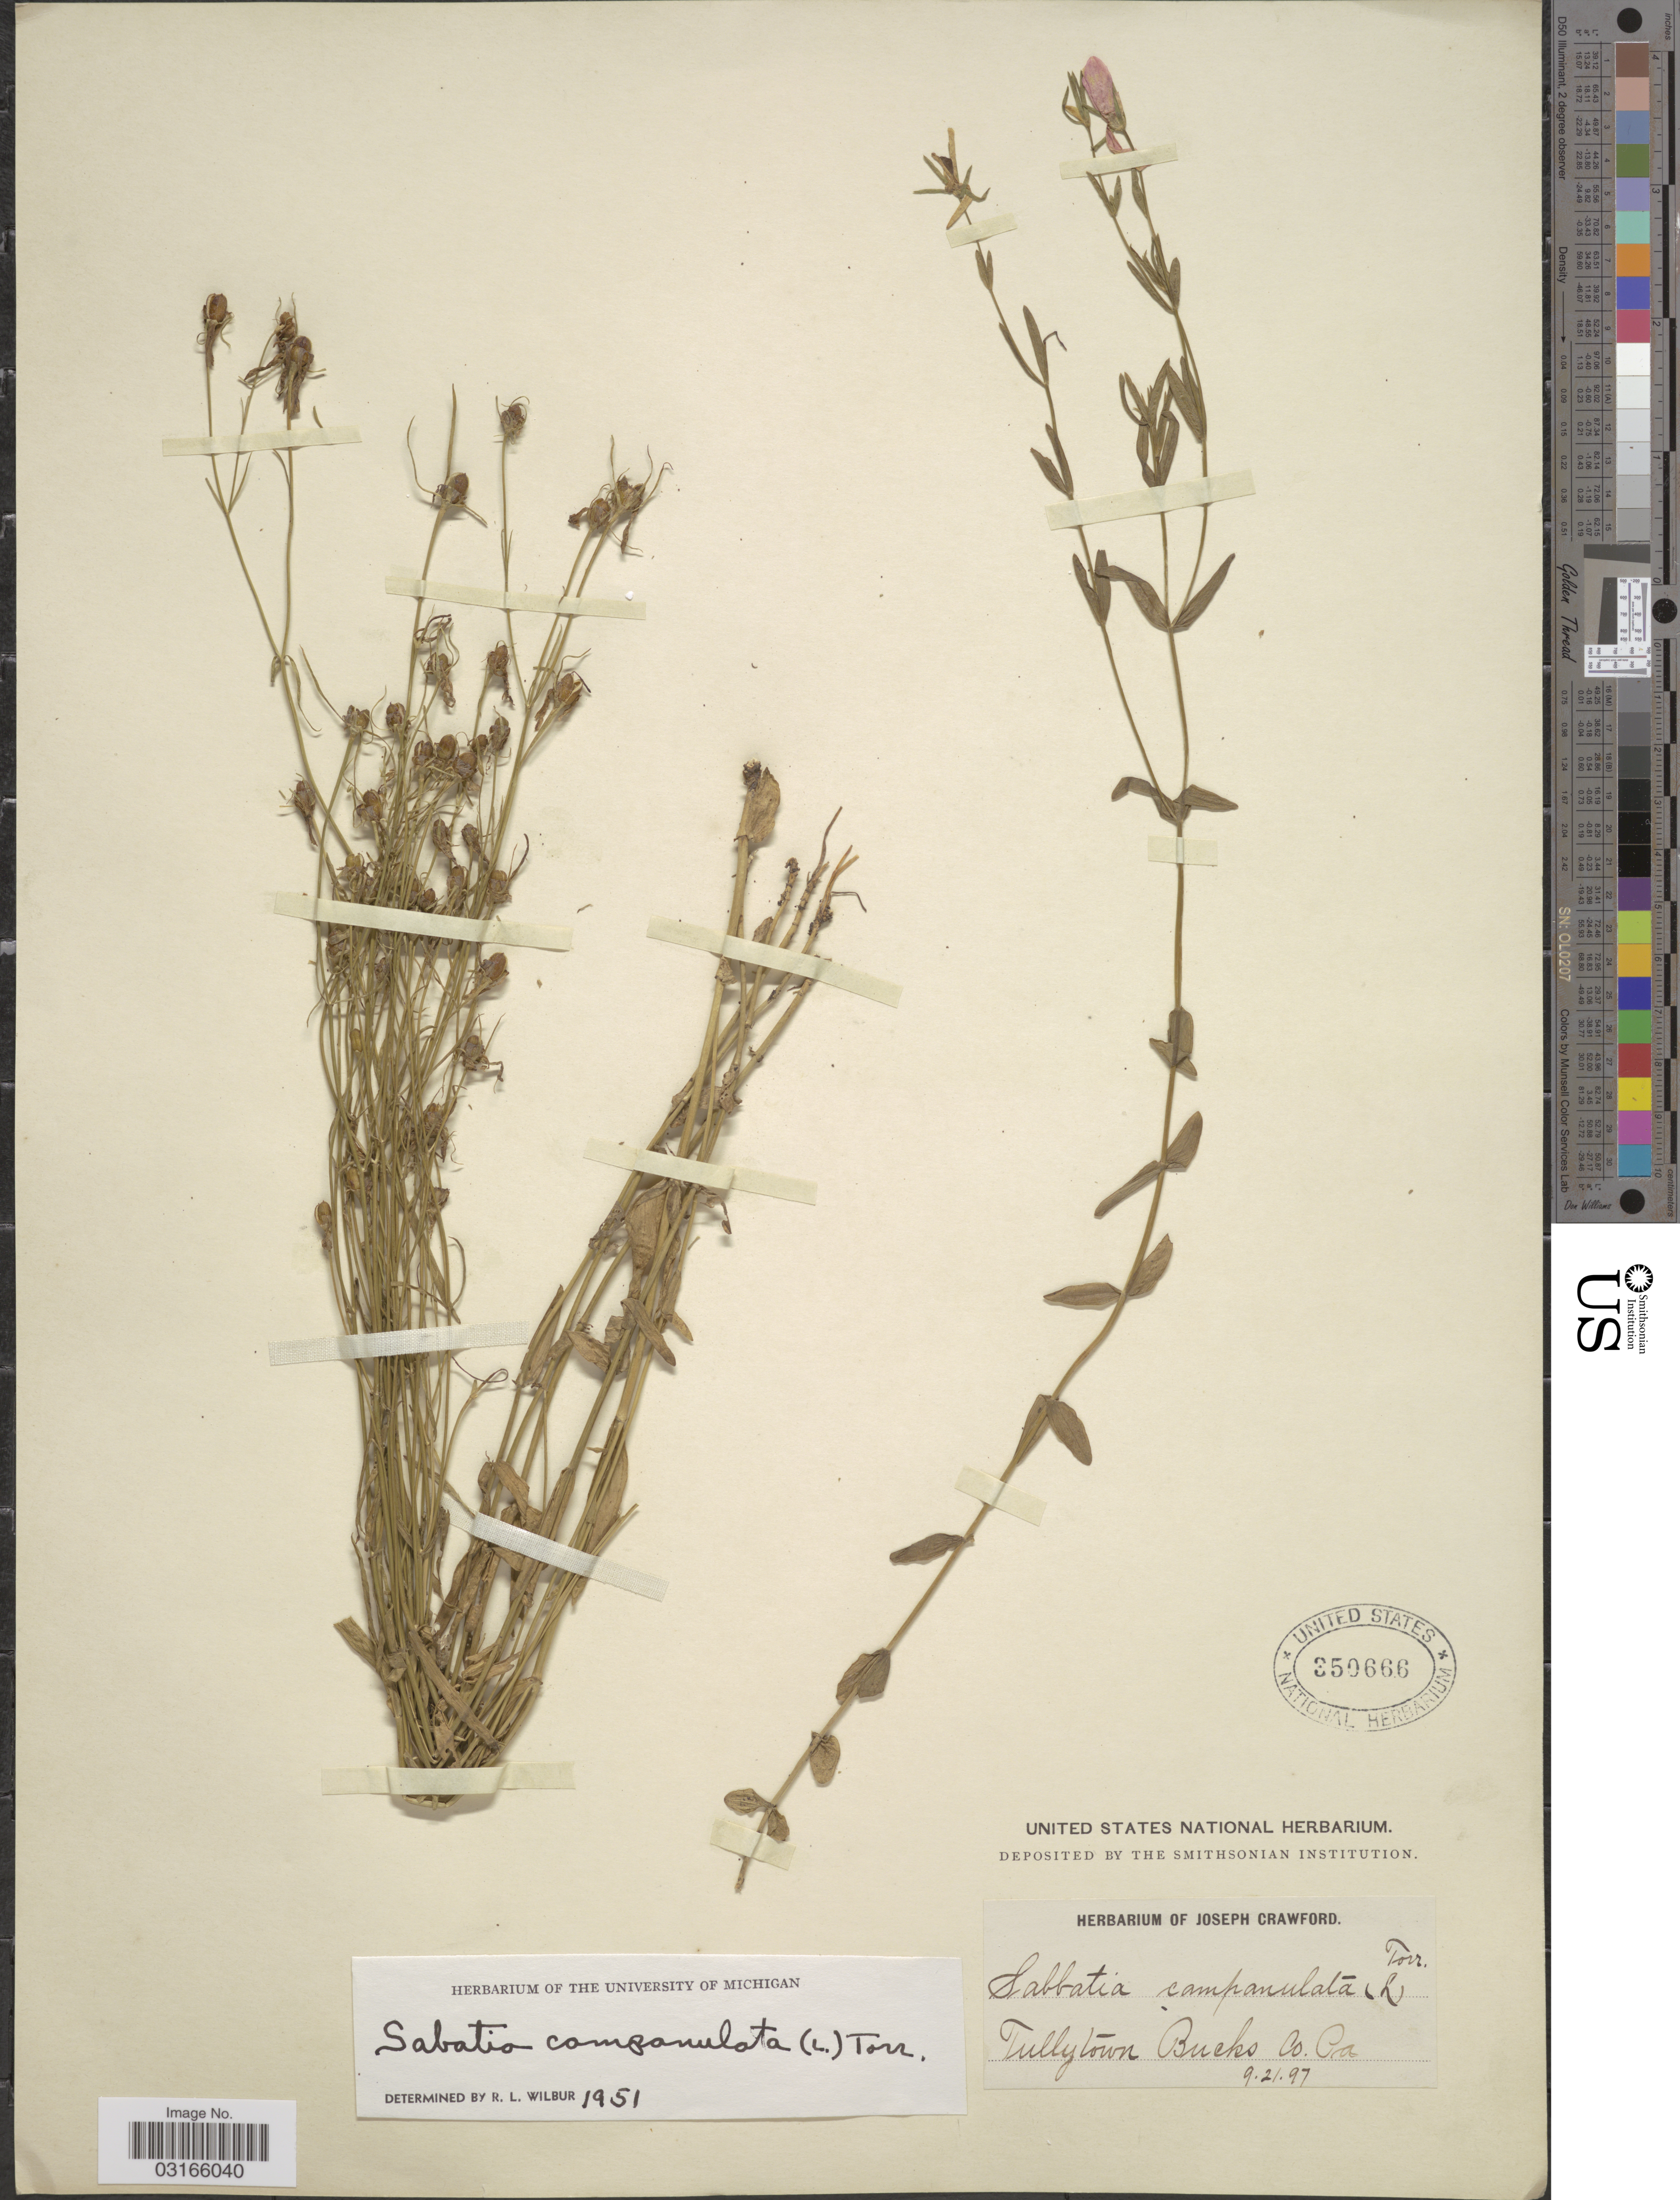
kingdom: Plantae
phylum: Tracheophyta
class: Magnoliopsida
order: Gentianales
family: Gentianaceae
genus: Sabatia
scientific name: Sabatia campanulata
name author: (L.) Torr.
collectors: ex herb. Joseph Crawford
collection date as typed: Transcribed d/m/y: 21/9/97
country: United States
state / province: Pennsylvania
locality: Tullytown Bucks Co., Pa.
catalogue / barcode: US 350666